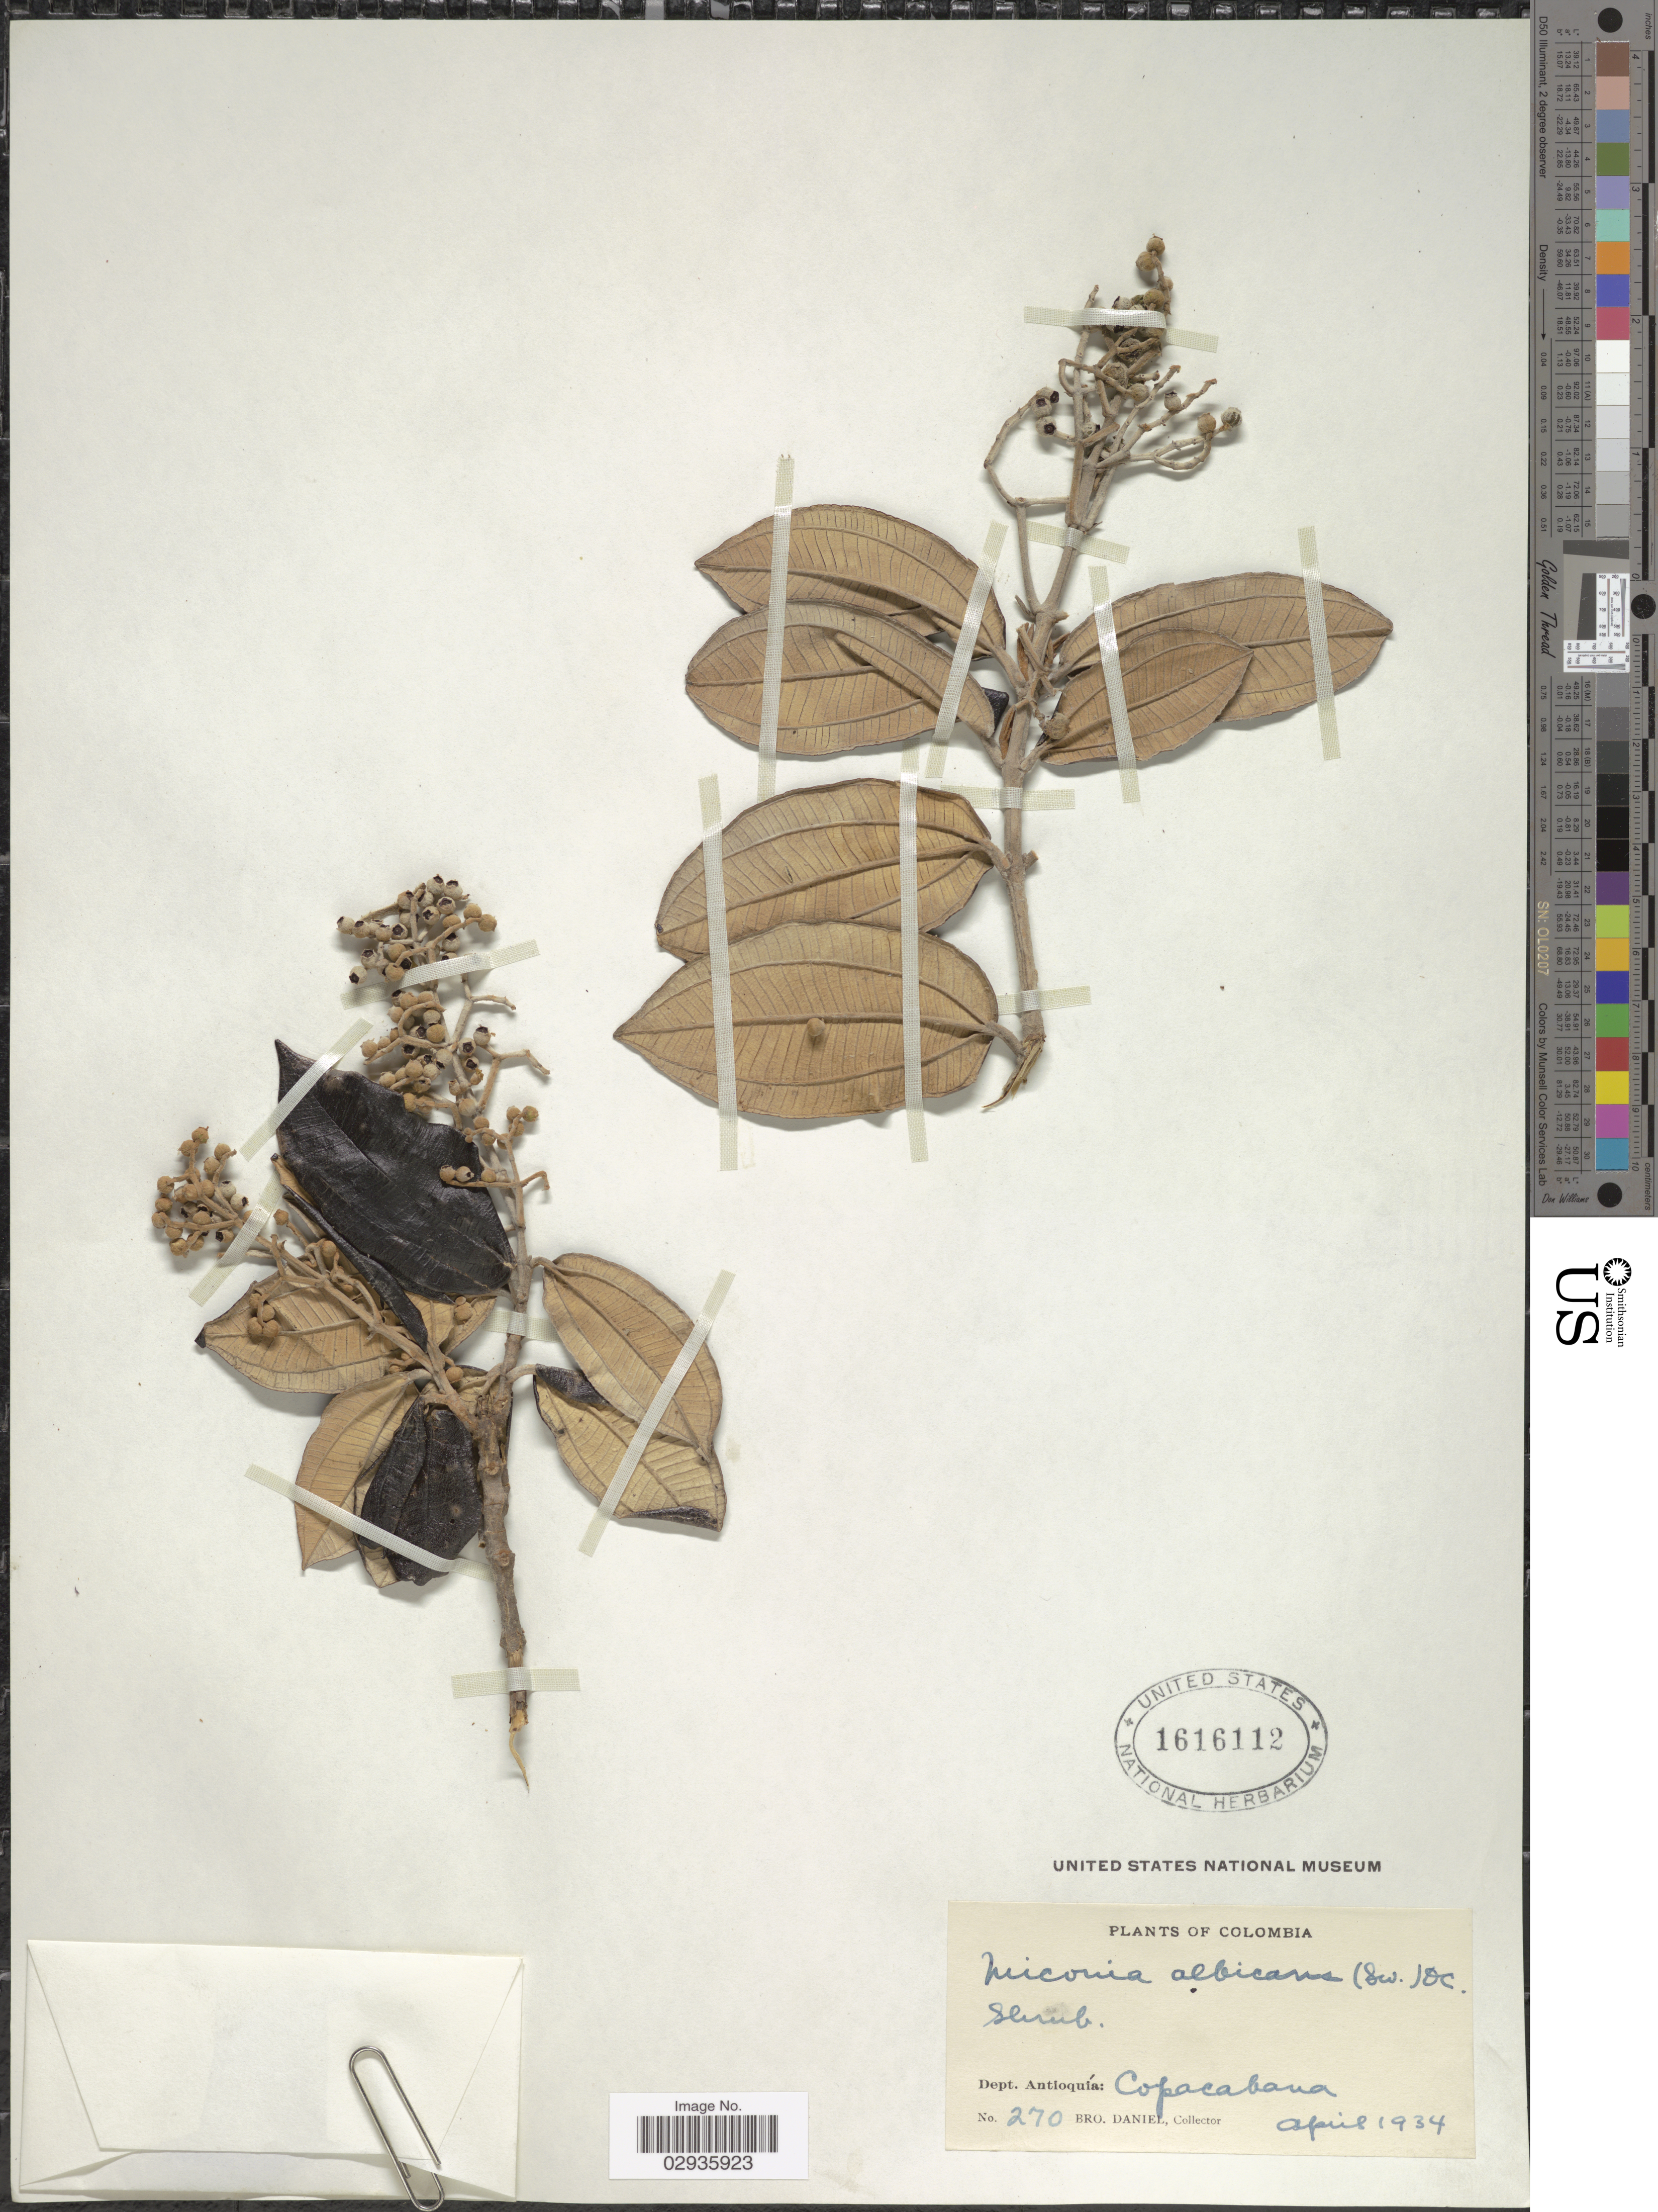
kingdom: Plantae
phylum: Tracheophyta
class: Magnoliopsida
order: Myrtales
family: Melastomataceae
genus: Miconia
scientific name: Miconia albicans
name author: (Sw.) Steud.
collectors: Bro. Daniel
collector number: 270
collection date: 1934-04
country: Colombia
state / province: Antioquia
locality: Dept. Antioquía: Copacabana.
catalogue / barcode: US 1616112